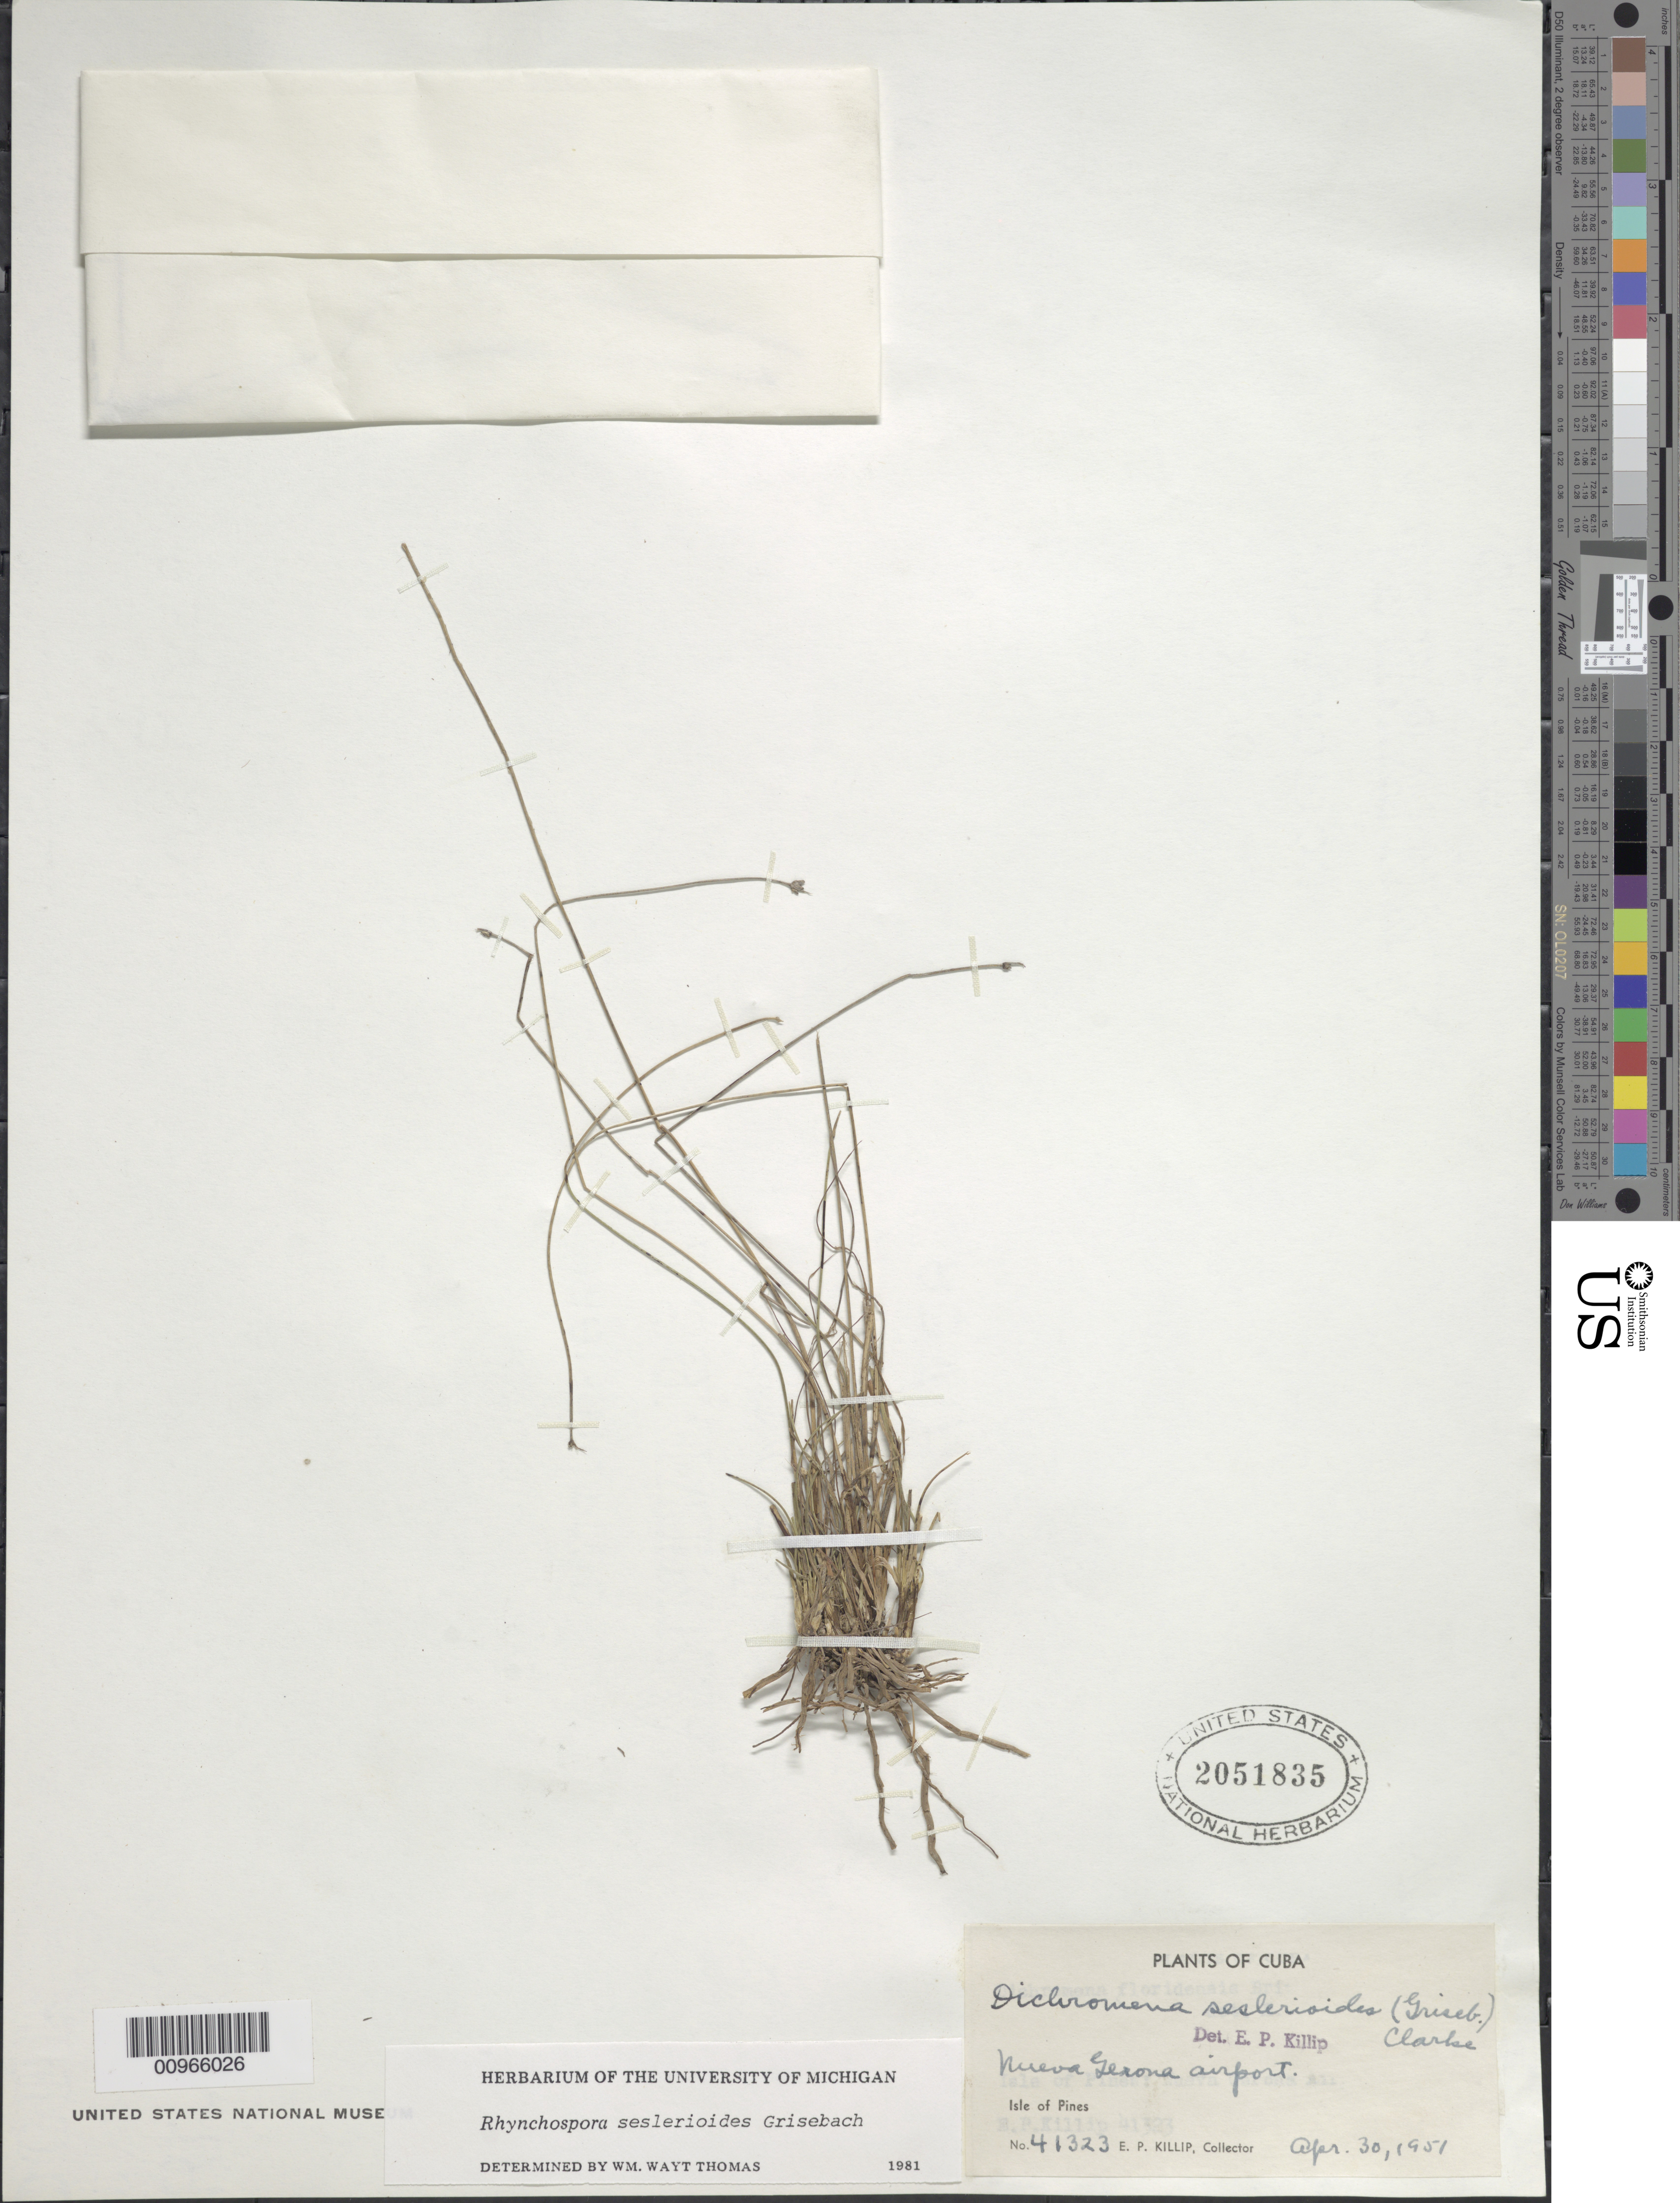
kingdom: Plantae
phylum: Tracheophyta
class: Liliopsida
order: Poales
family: Cyperaceae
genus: Rhynchospora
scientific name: Rhynchospora seslerioides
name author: Griseb.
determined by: Thomas, W. W.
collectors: E. P. Killip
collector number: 41323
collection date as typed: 30 Apr 1951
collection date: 1951-04-30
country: Cuba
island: Isla de la Juventud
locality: Nueva Gerona airport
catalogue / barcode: US 2051835